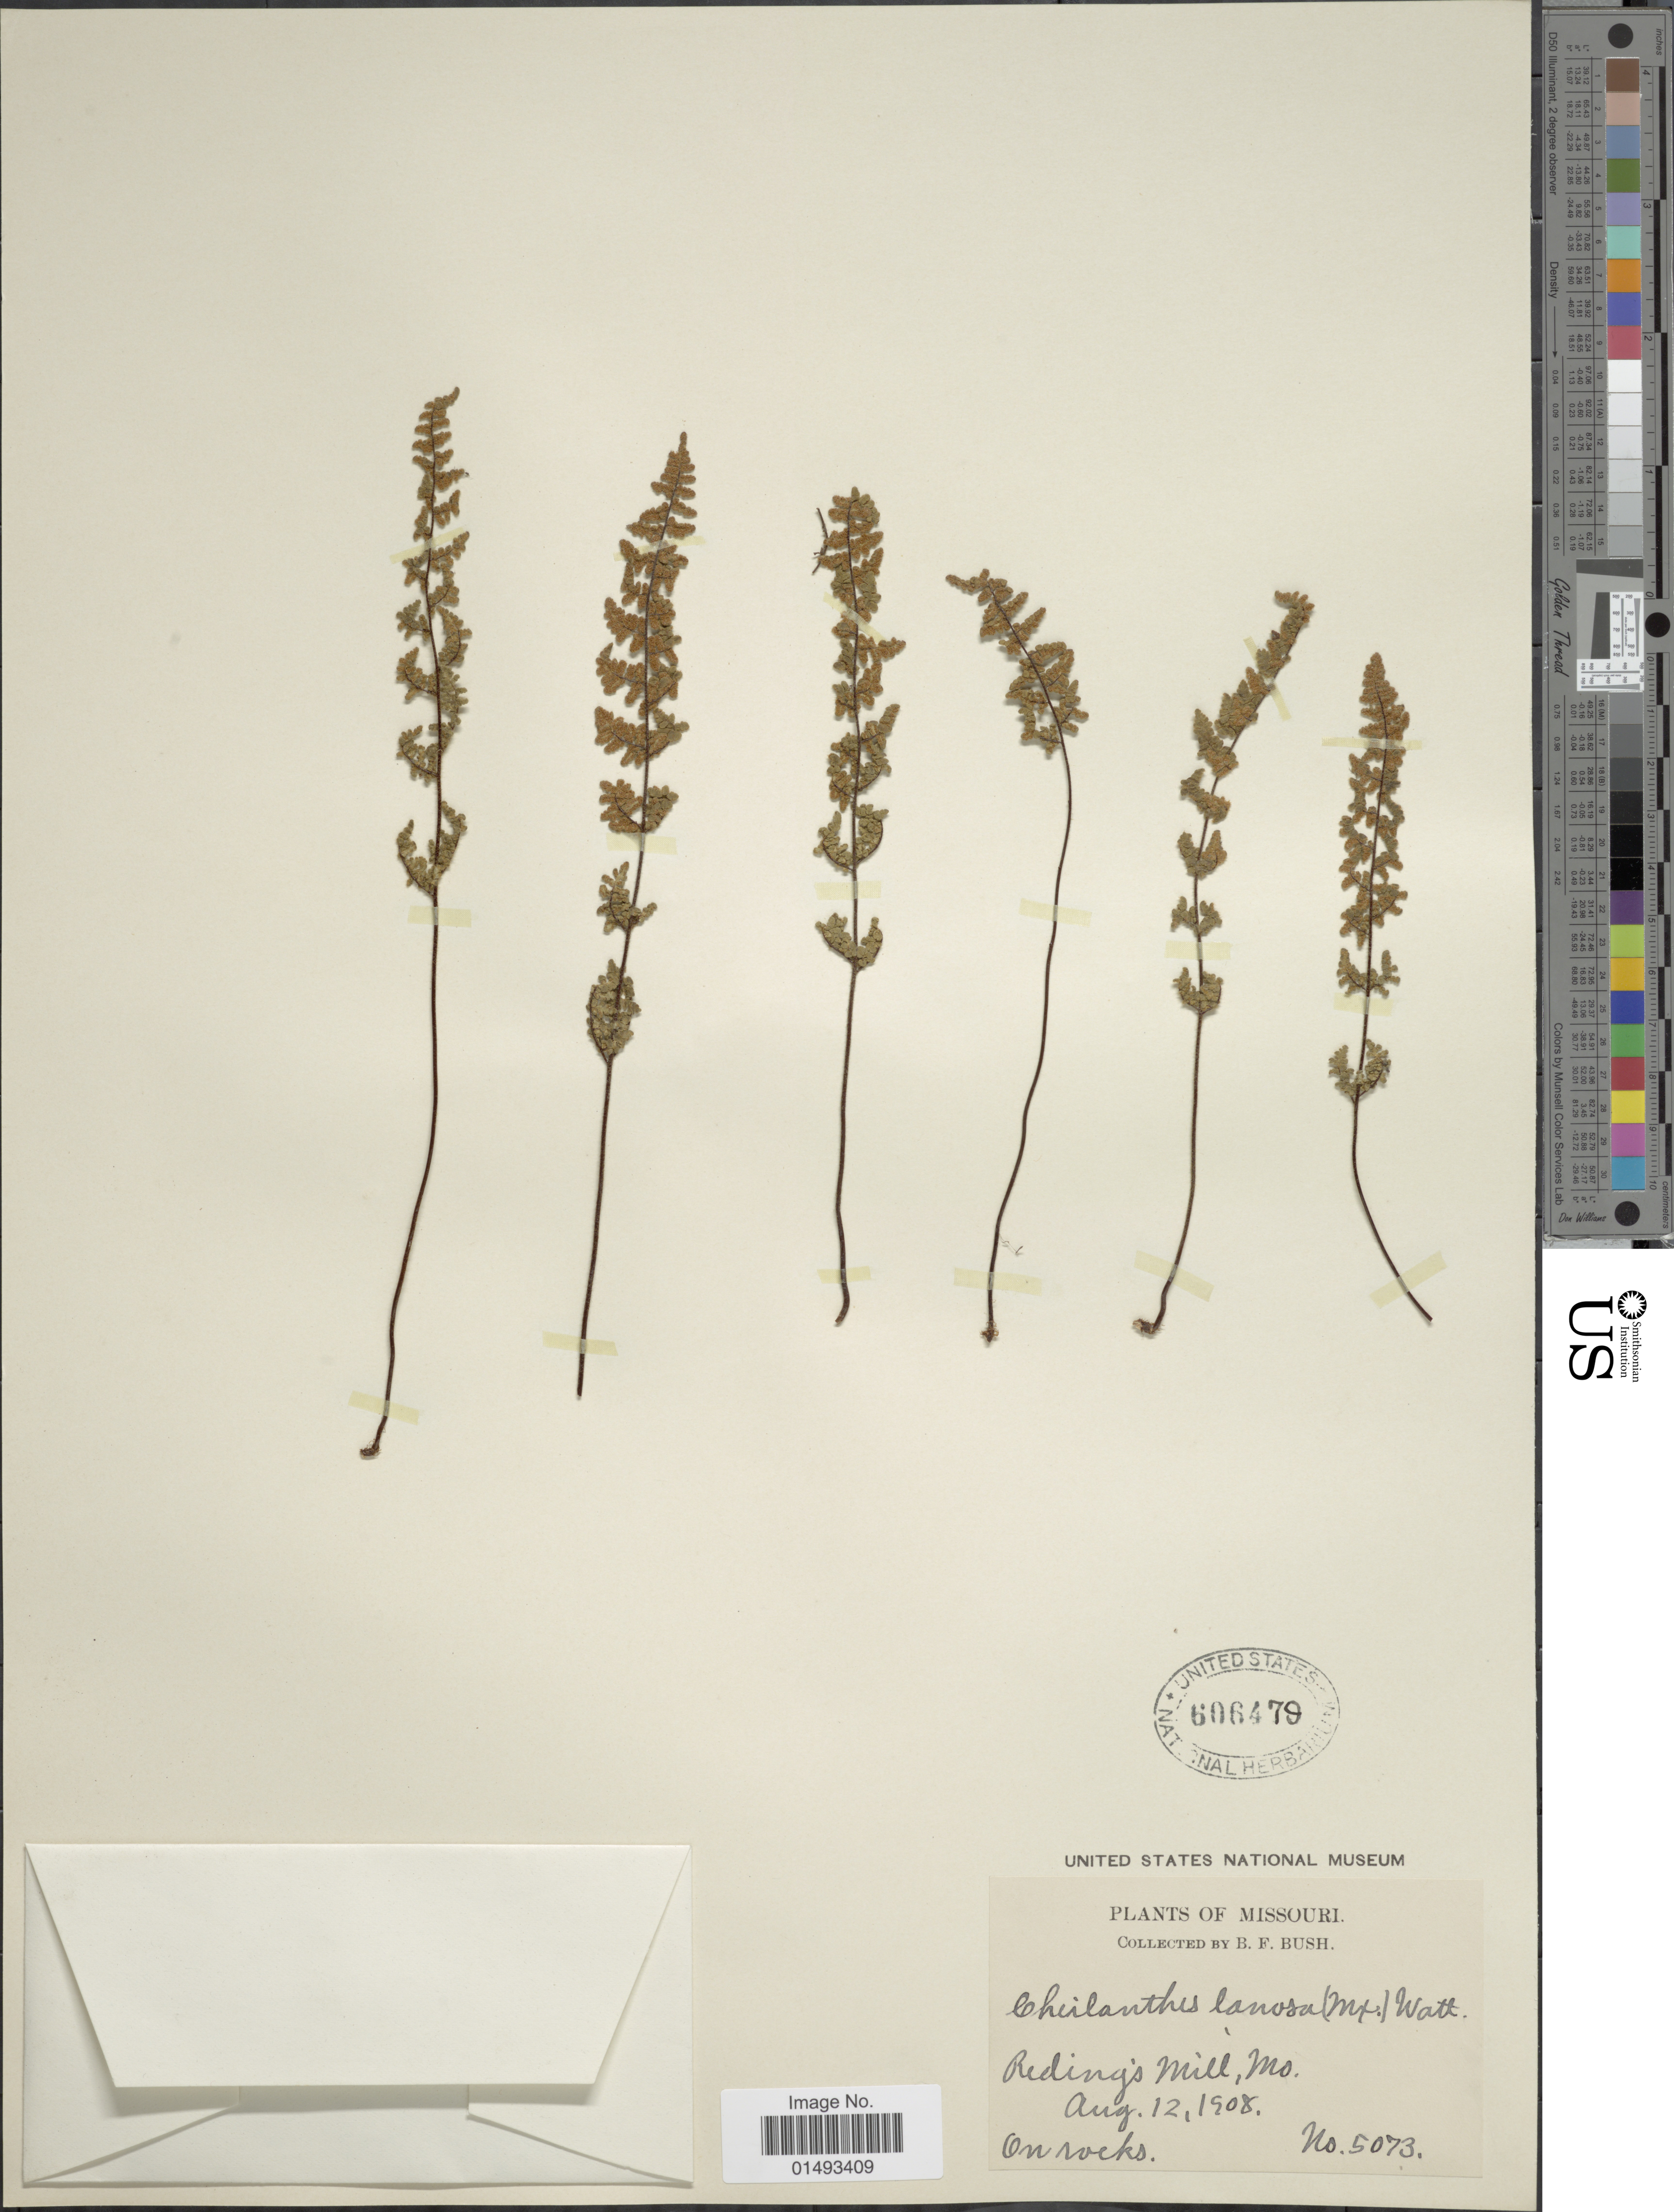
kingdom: Plantae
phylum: Tracheophyta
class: Polypodiopsida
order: Polypodiales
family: Pteridaceae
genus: Myriopteris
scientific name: Myriopteris lanosa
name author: (Michx.) Grusz & Windham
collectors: B. F. Bush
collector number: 5073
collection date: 1908-08-12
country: United States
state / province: Missouri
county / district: Newton County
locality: Plants of Missouri, Redings Mill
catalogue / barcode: US 606479